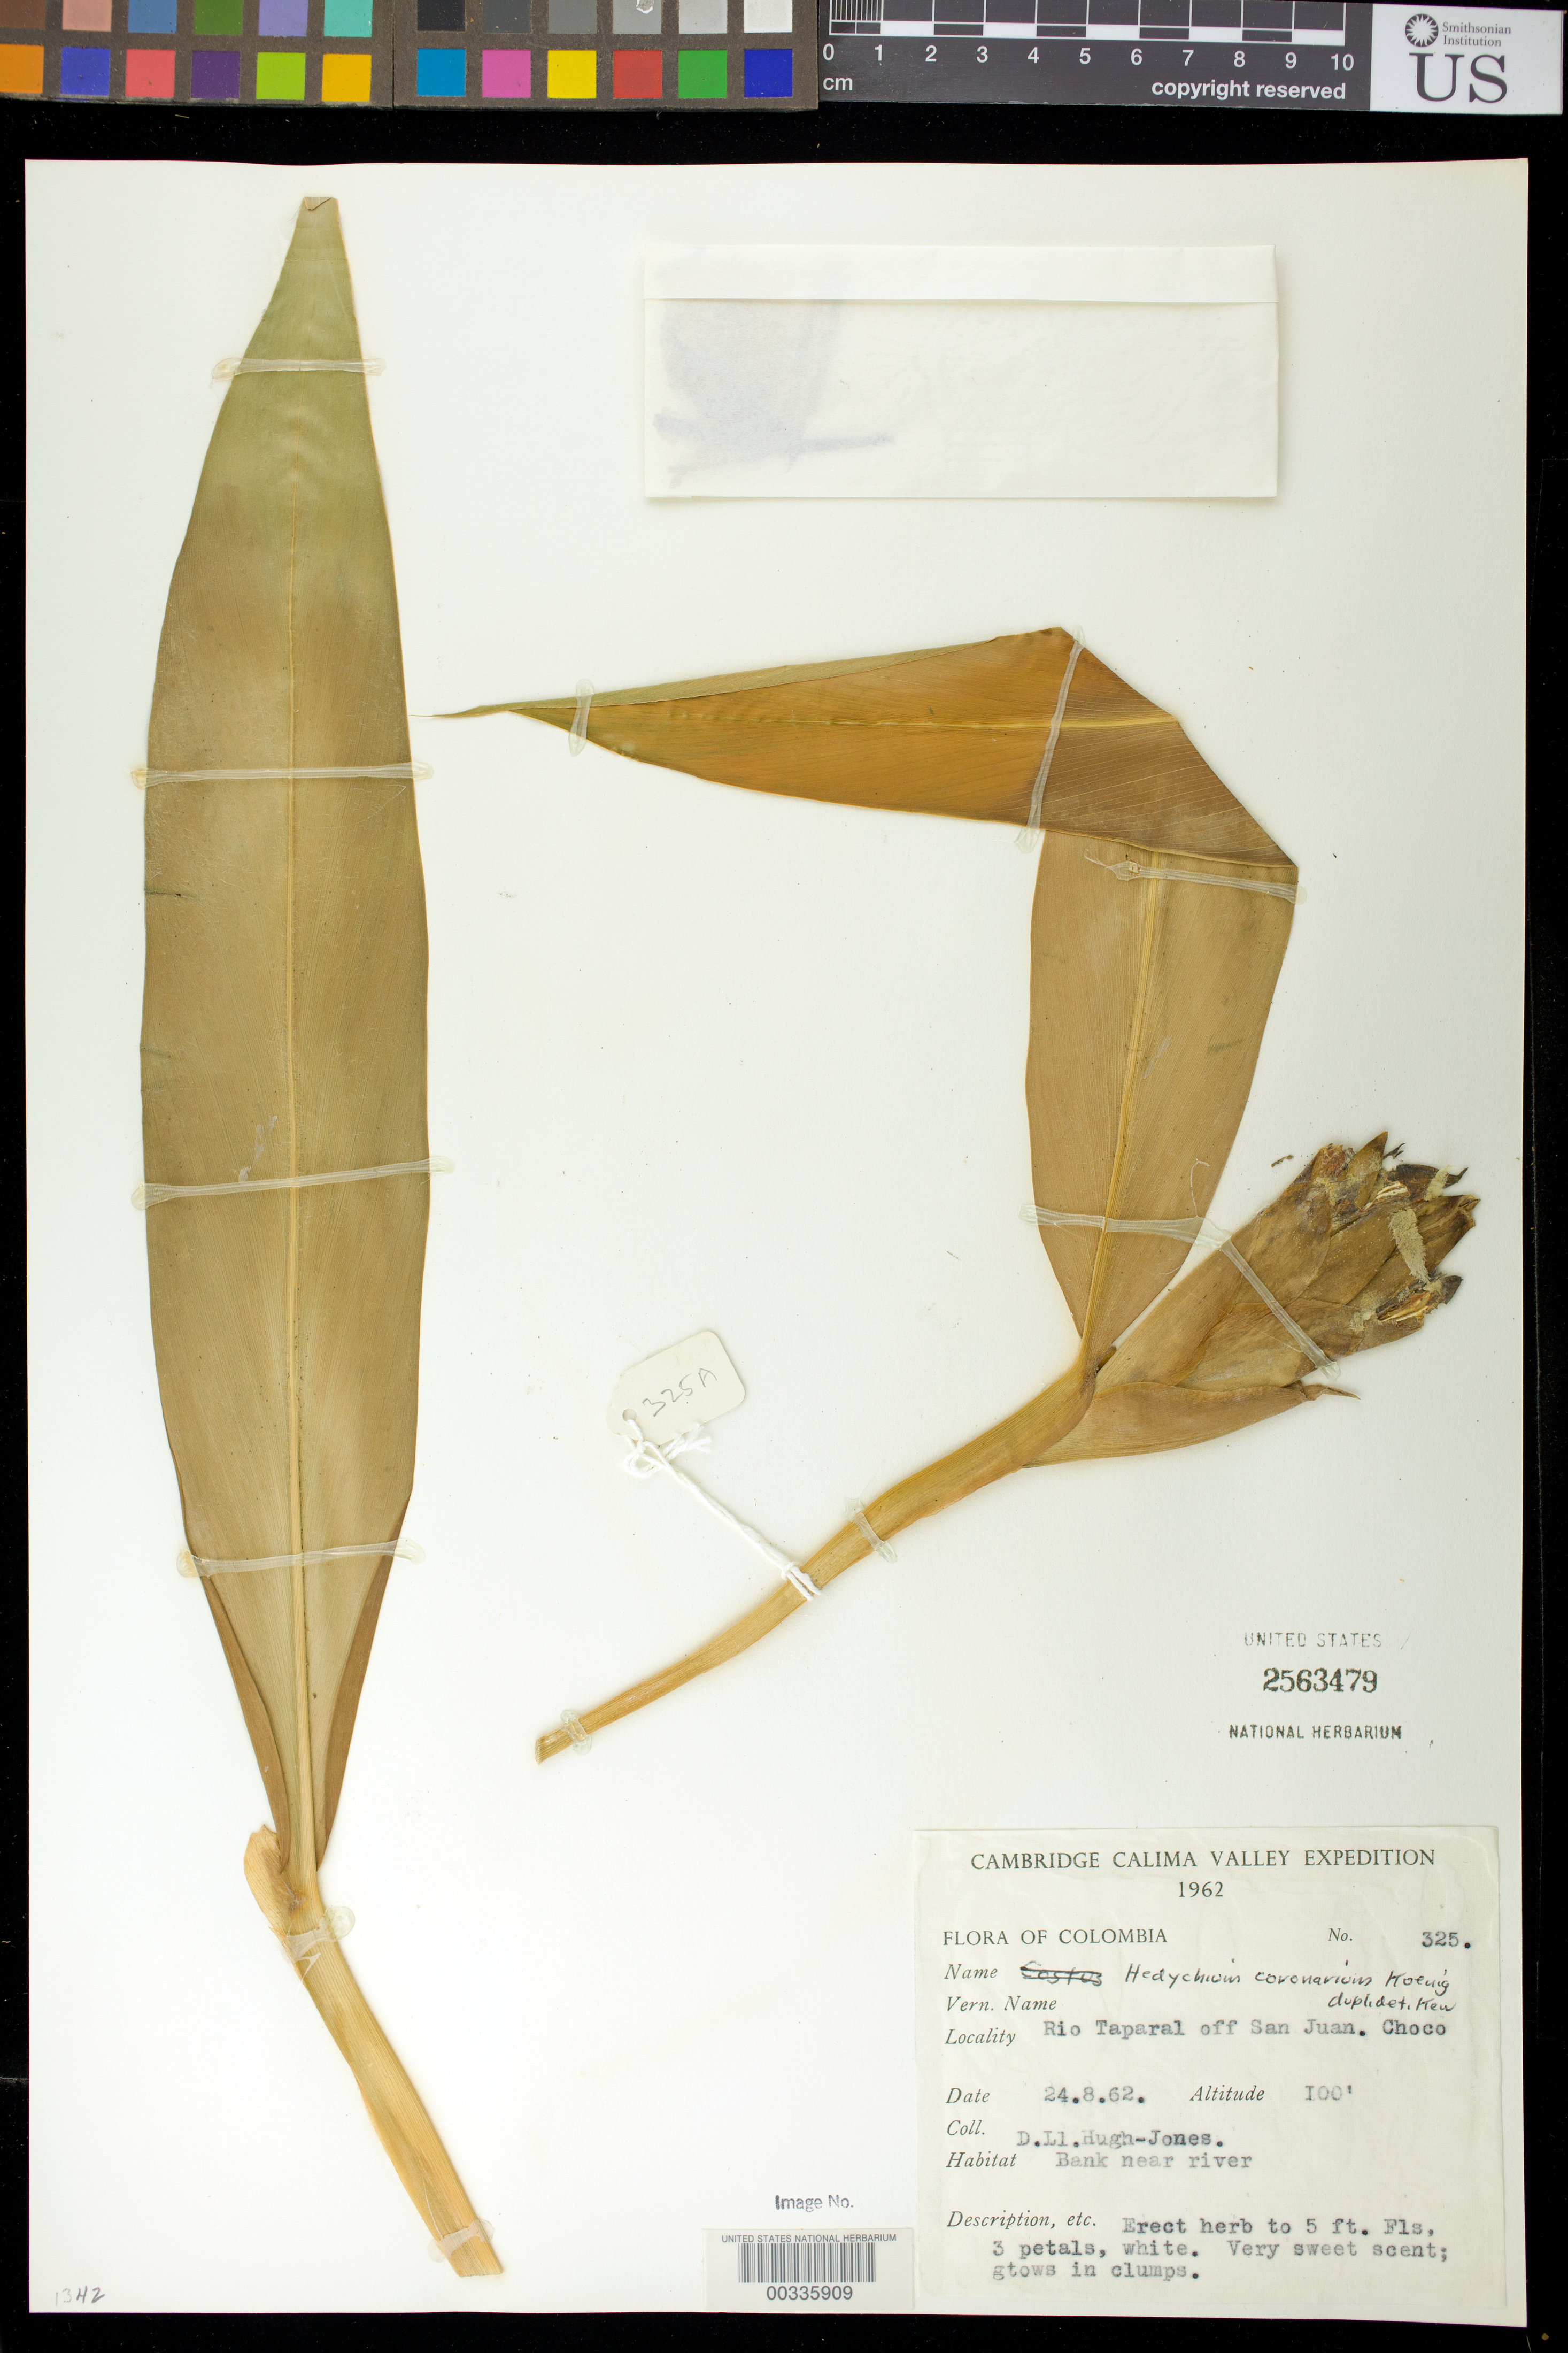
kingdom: Plantae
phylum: Tracheophyta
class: Liliopsida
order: Zingiberales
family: Zingiberaceae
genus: Hedychium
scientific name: Hedychium coronarium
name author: J. Koenig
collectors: D. Hugh-Jones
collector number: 325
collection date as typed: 24 Aug 1962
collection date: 1962-08-24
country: Colombia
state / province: Chocó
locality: Rio Taparal of f San Juan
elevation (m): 100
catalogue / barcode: US 2563479